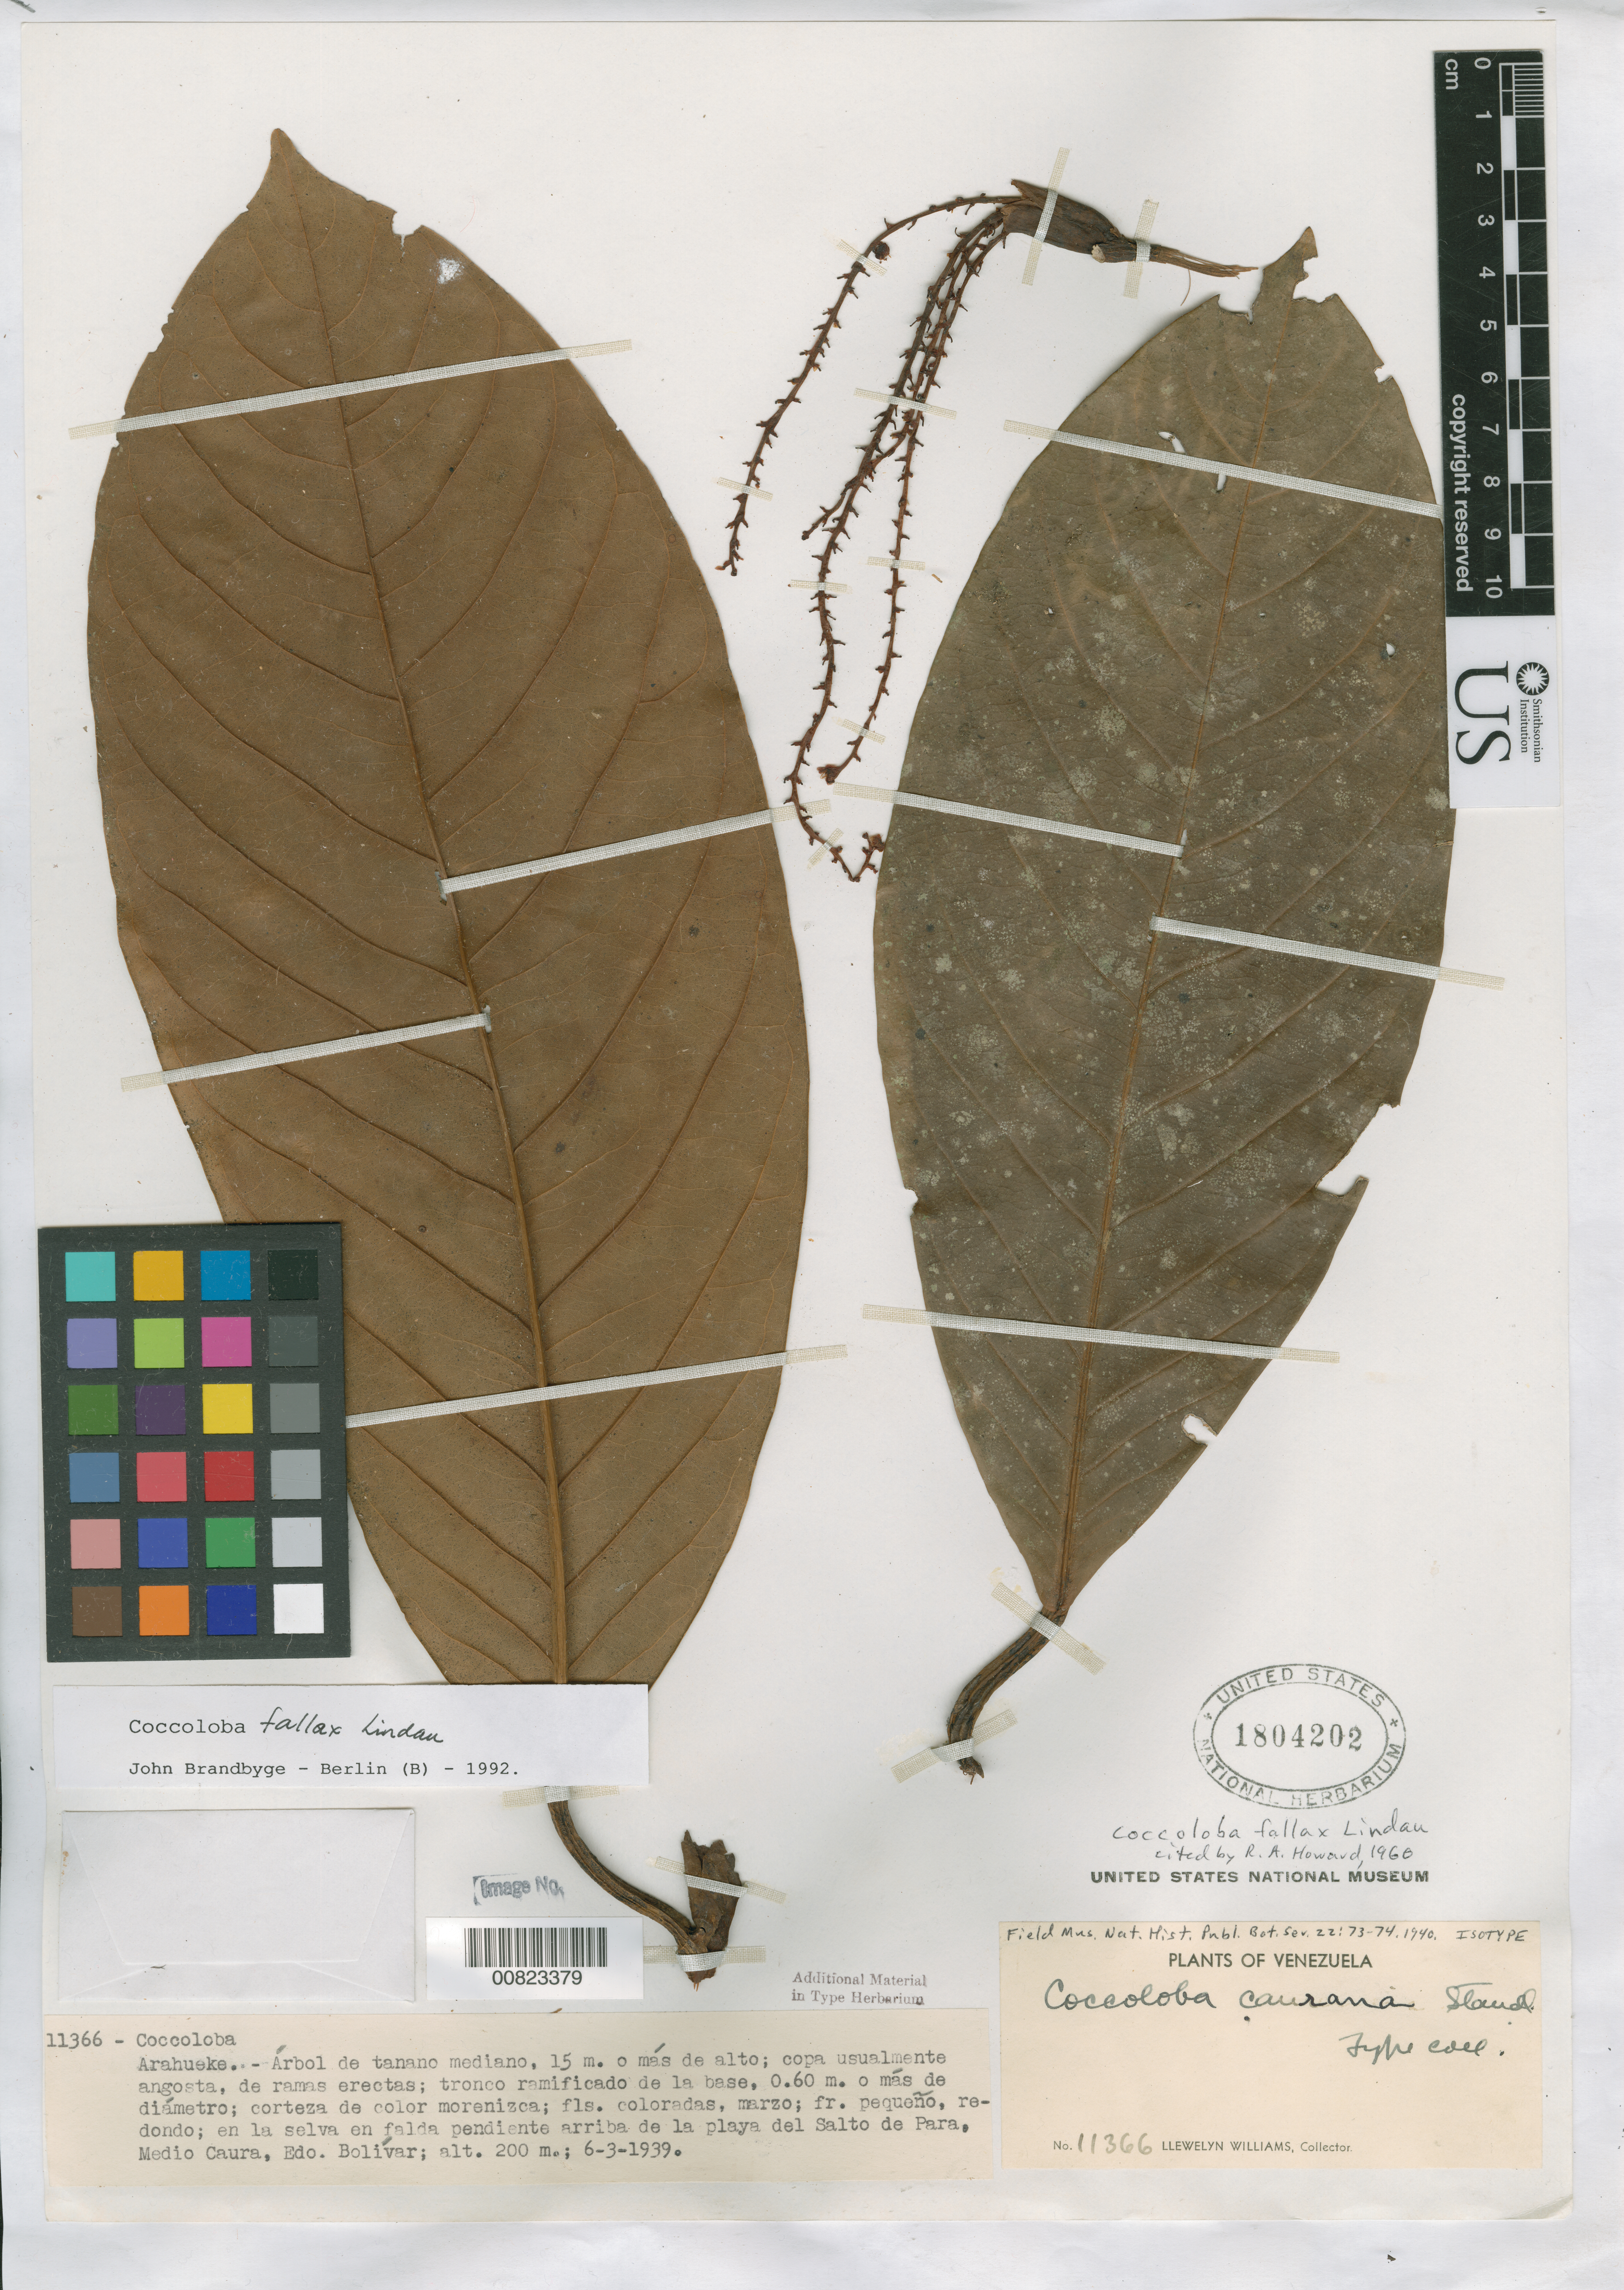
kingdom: Plantae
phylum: Tracheophyta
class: Magnoliopsida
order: Caryophyllales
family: Polygonaceae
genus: Coccoloba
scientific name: Coccoloba caurana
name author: Standl.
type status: Isotype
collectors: Ll. Williams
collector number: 11366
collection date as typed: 6-3-1939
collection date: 1939-03-06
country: Venezuela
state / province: Bolivar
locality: Playa of Salta de Para, Medio Caura.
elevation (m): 200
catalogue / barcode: US 1804202